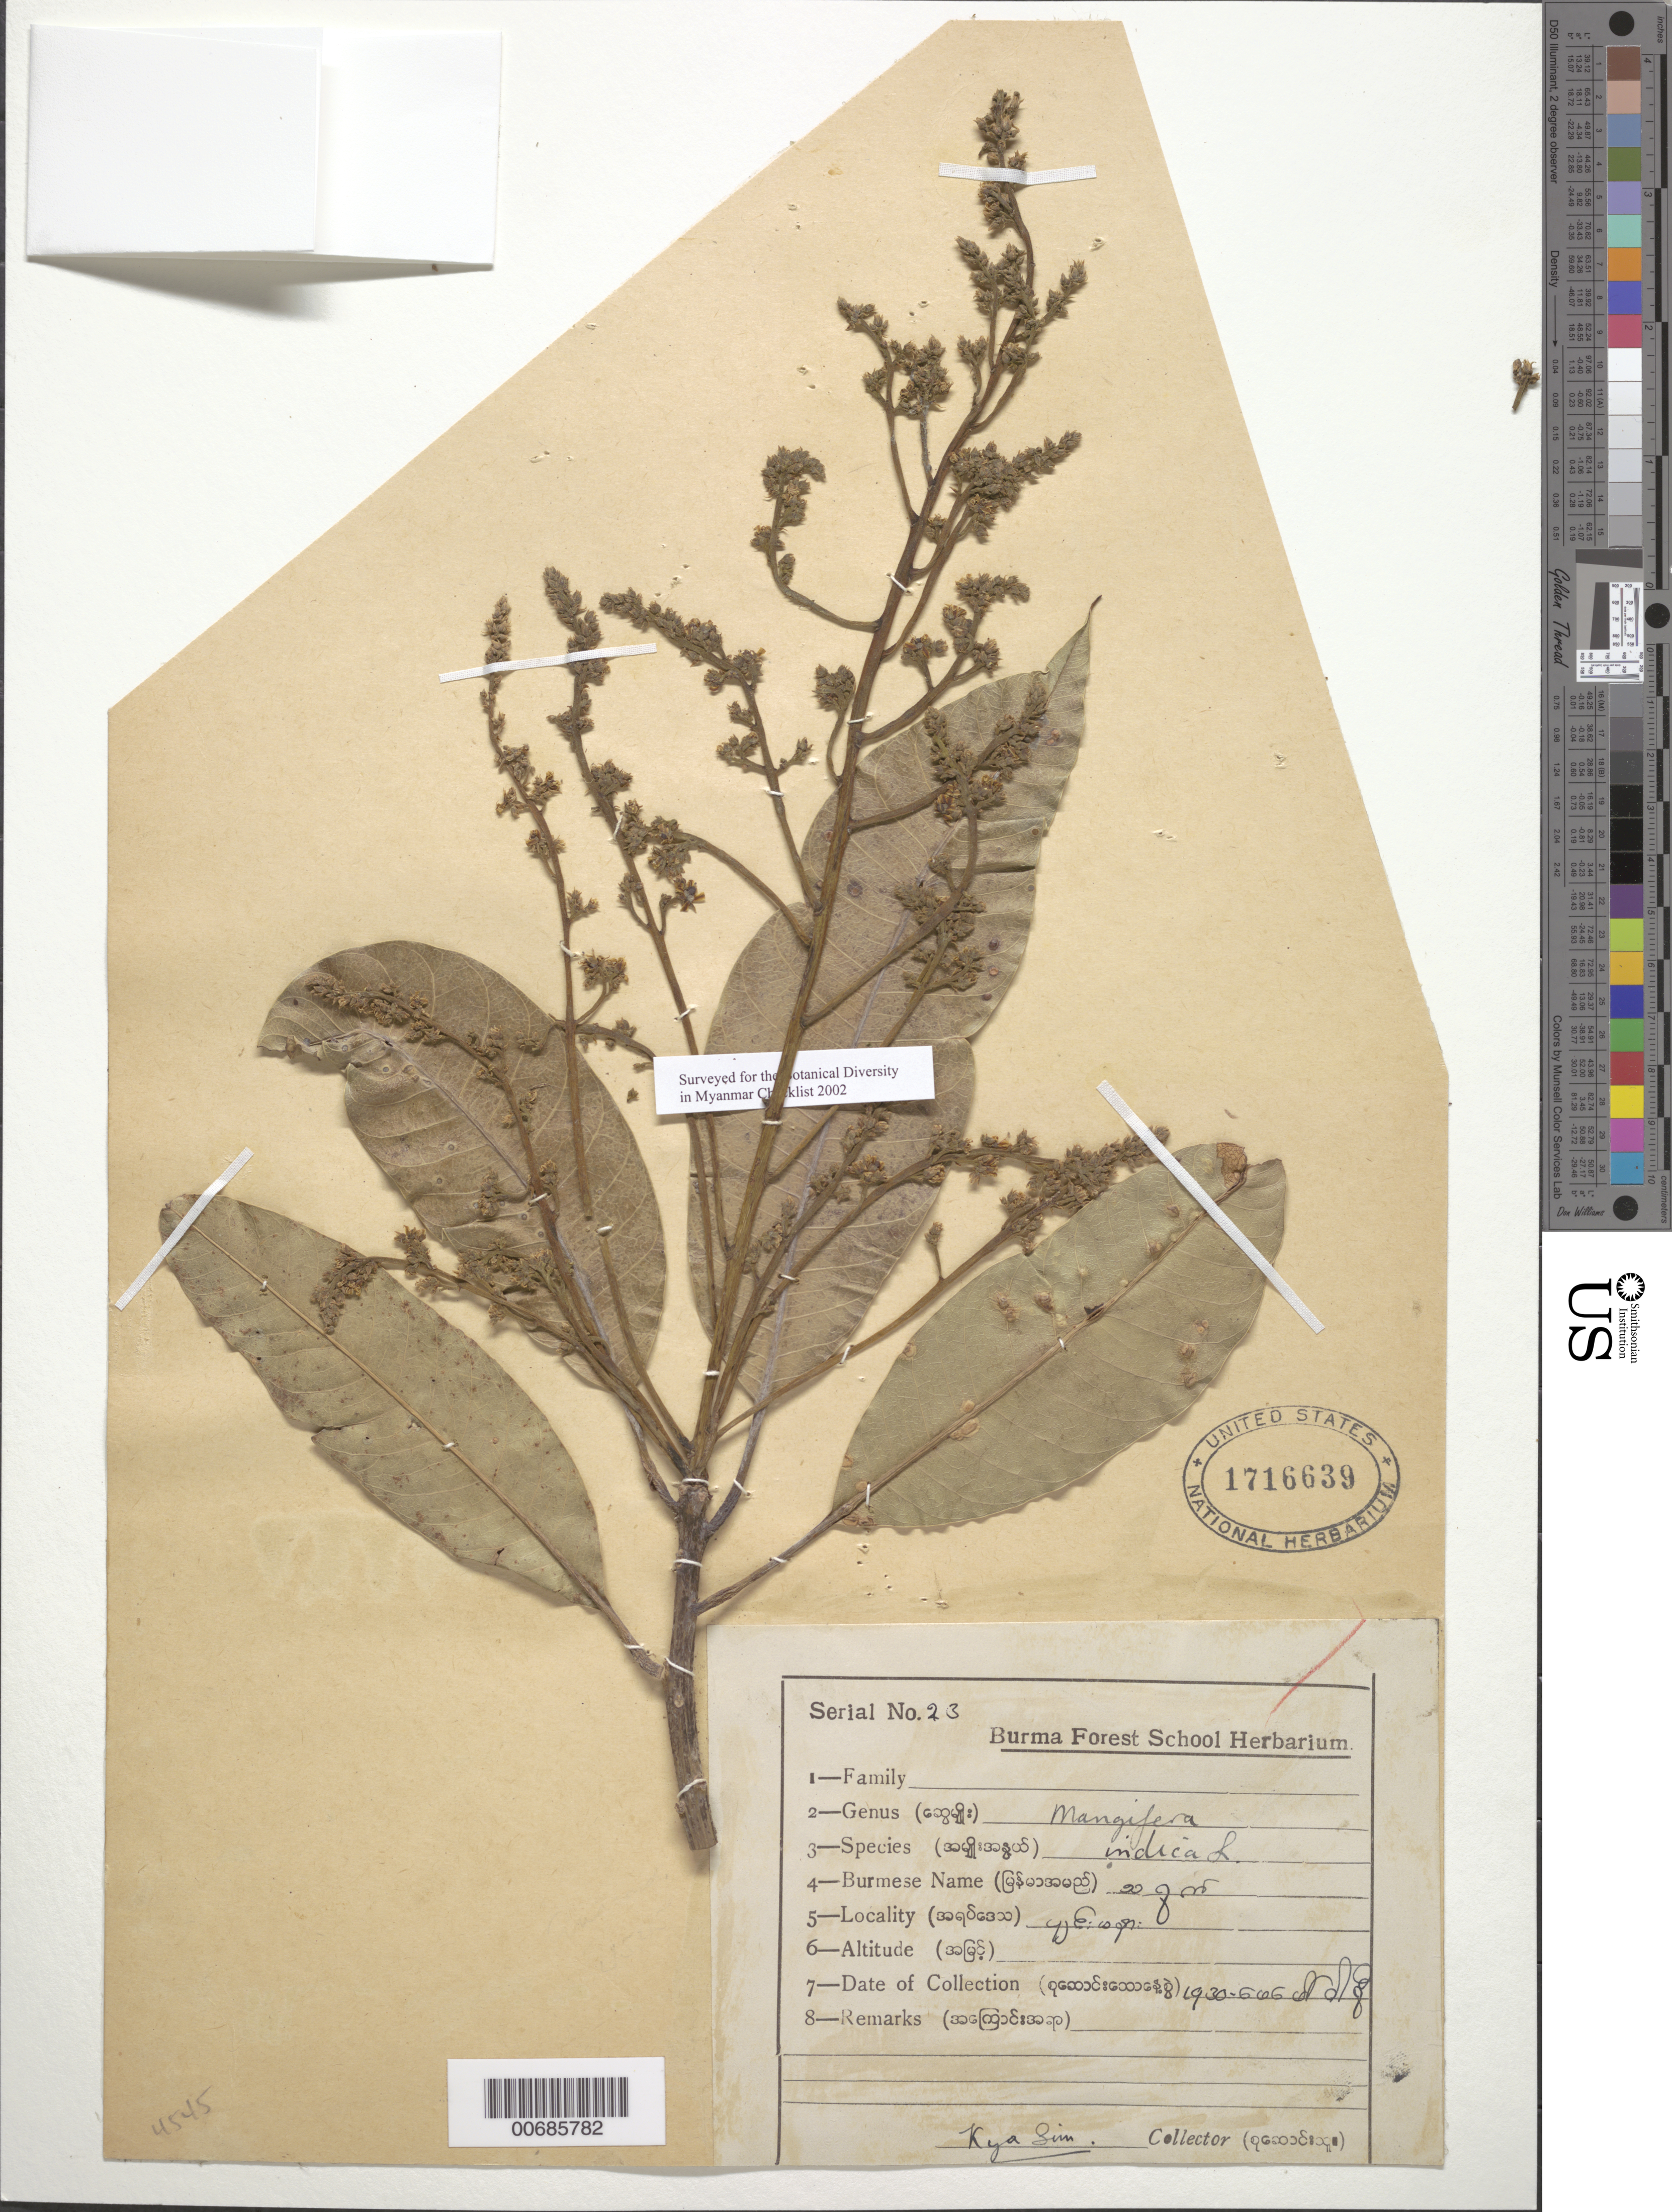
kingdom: Plantae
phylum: Tracheophyta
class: Magnoliopsida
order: Sapindales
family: Anacardiaceae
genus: Mangifera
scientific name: Mangifera indica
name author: L.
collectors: Burma Forest School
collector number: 23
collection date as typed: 1930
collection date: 1930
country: Myanmar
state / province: [written in Burmese}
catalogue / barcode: US 1716639